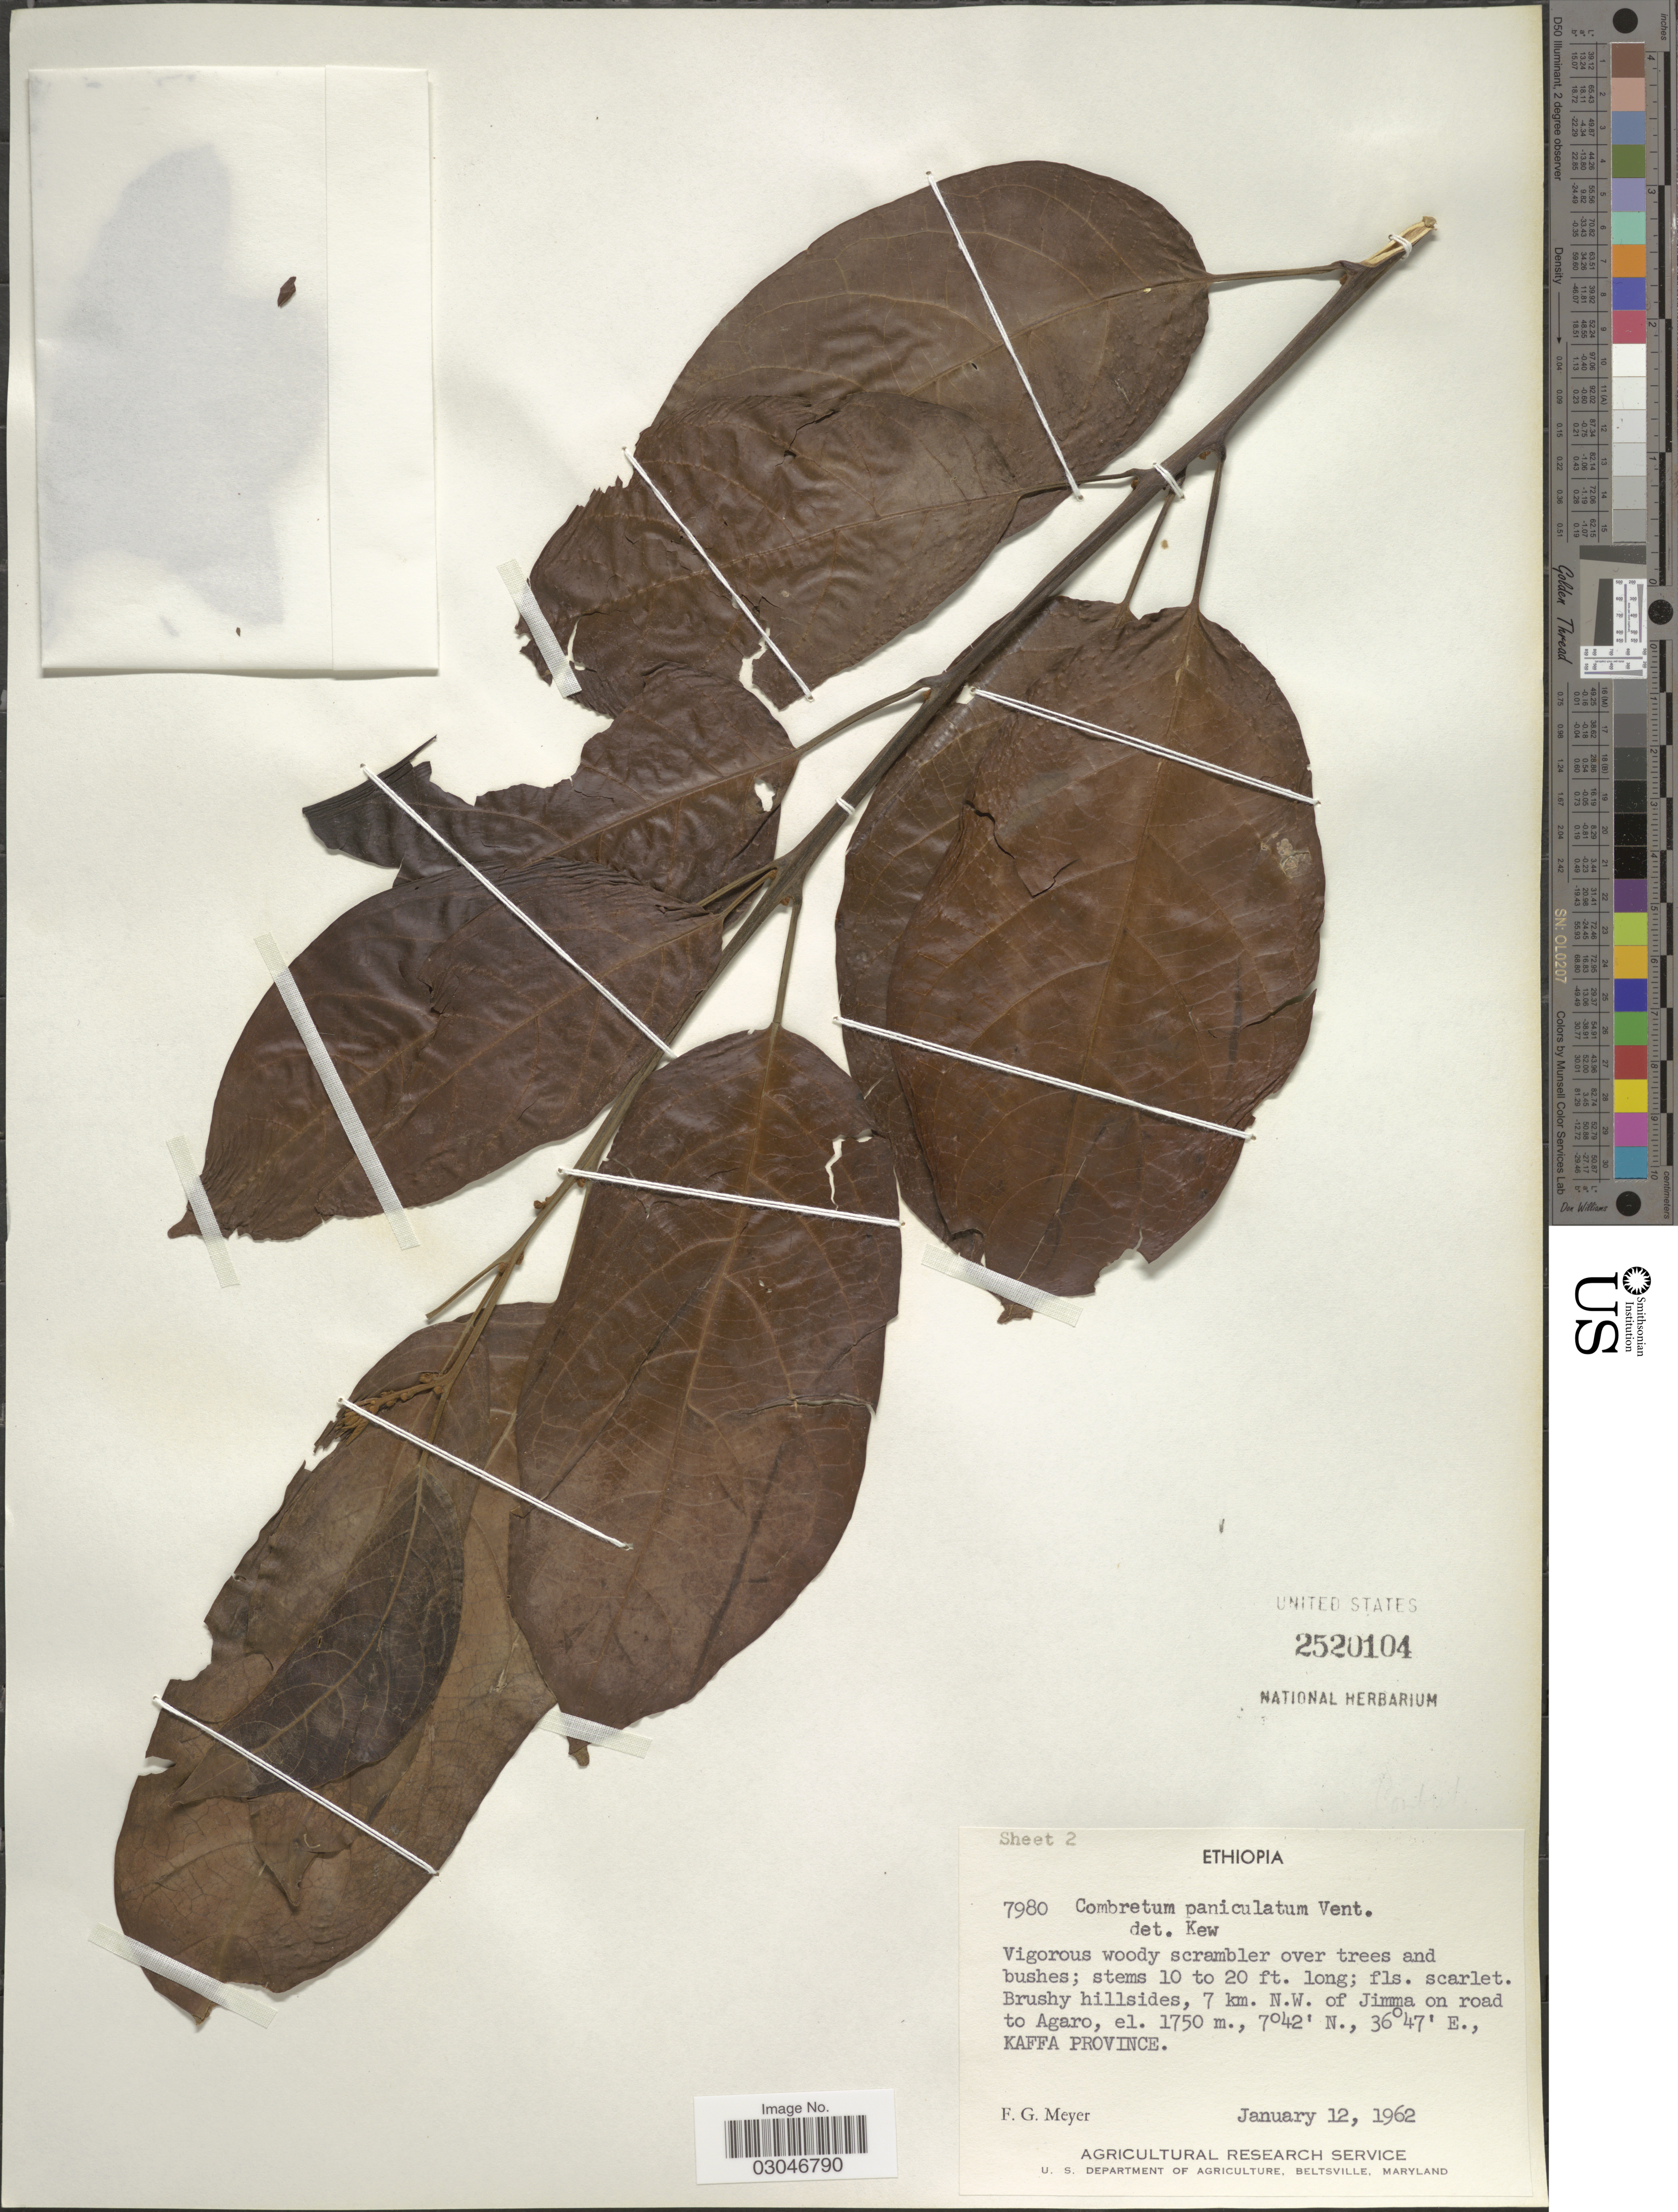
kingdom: Plantae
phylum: Tracheophyta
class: Magnoliopsida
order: Myrtales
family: Combretaceae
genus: Combretum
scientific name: Combretum paniculatum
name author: Vent.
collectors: F. G. Meyer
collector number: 7980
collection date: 1962-01-12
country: Ethiopia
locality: Brushy hillsides, 7 km. N.W. of Jimma on road to Agaro. Kaffa Province.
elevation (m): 1750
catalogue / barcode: US 2520104